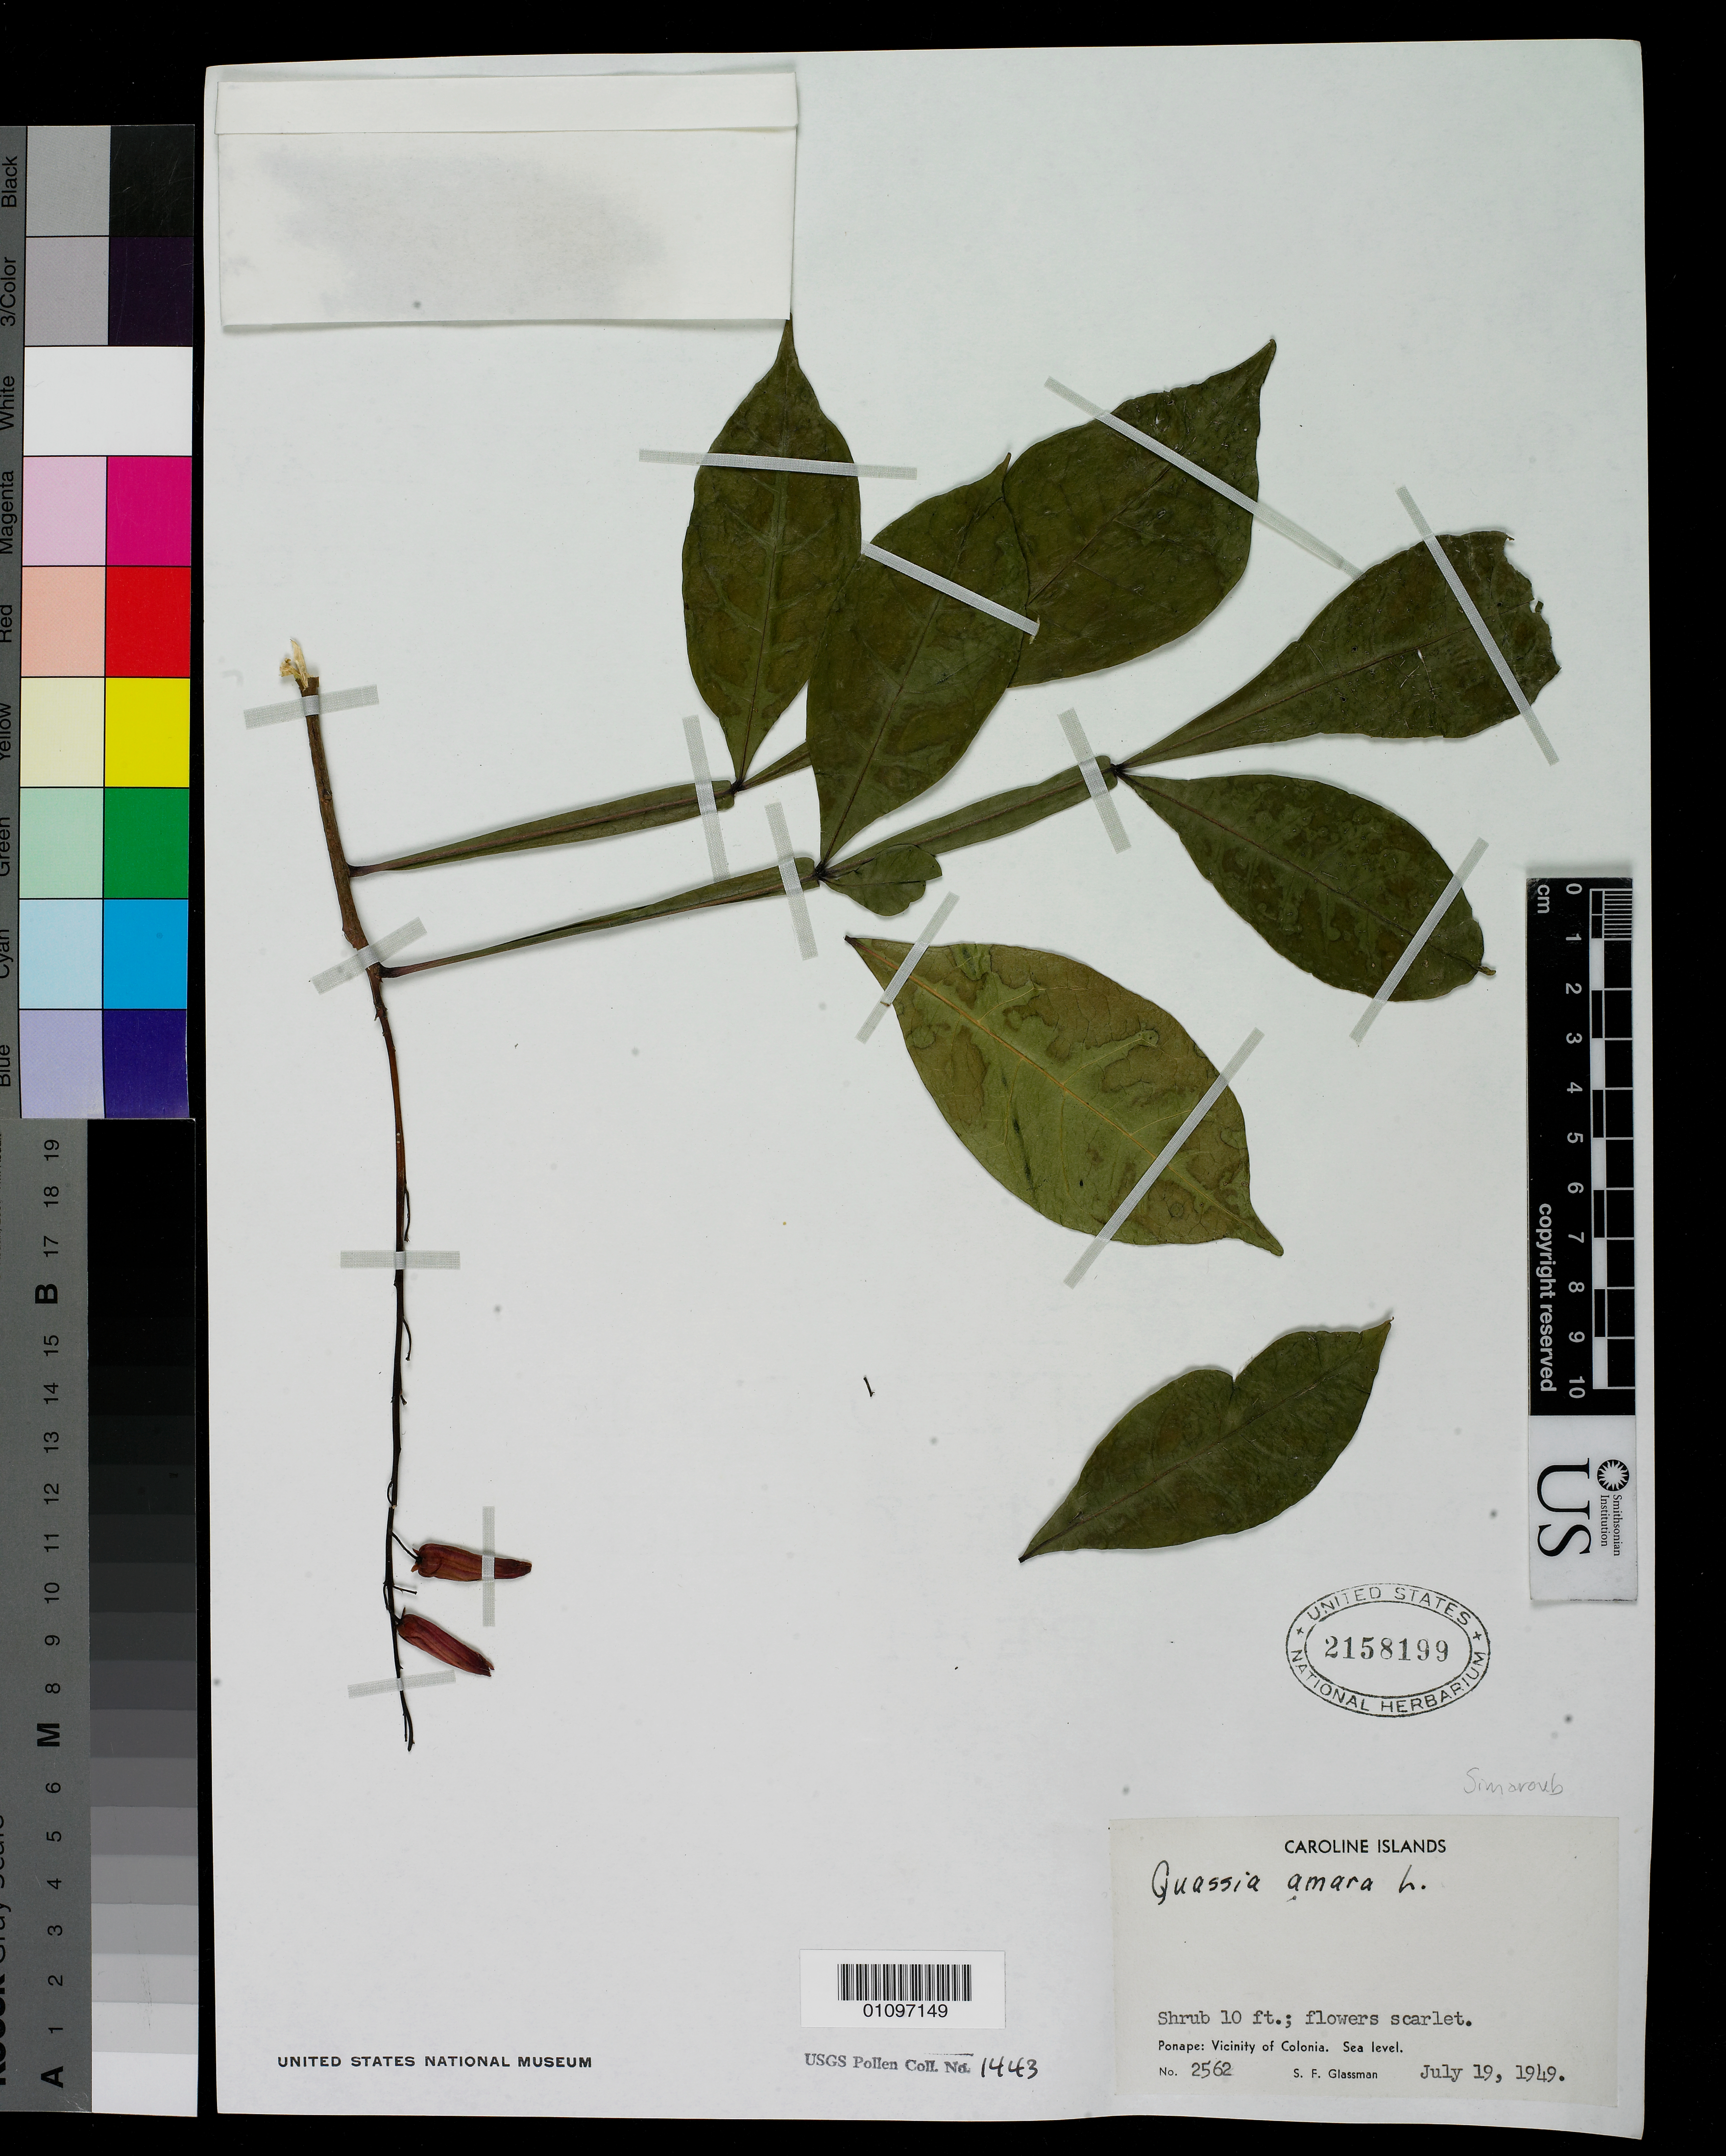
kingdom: Plantae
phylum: Tracheophyta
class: Magnoliopsida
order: Sapindales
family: Simaroubaceae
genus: Quassia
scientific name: Quassia amara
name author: L.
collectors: S. F. Glassman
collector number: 2562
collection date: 1949-07-19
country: Micronesia, Federated States of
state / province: Pohnpei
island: Pohnpei [Ponape]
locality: Vicinity of Colonia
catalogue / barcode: US 2158199